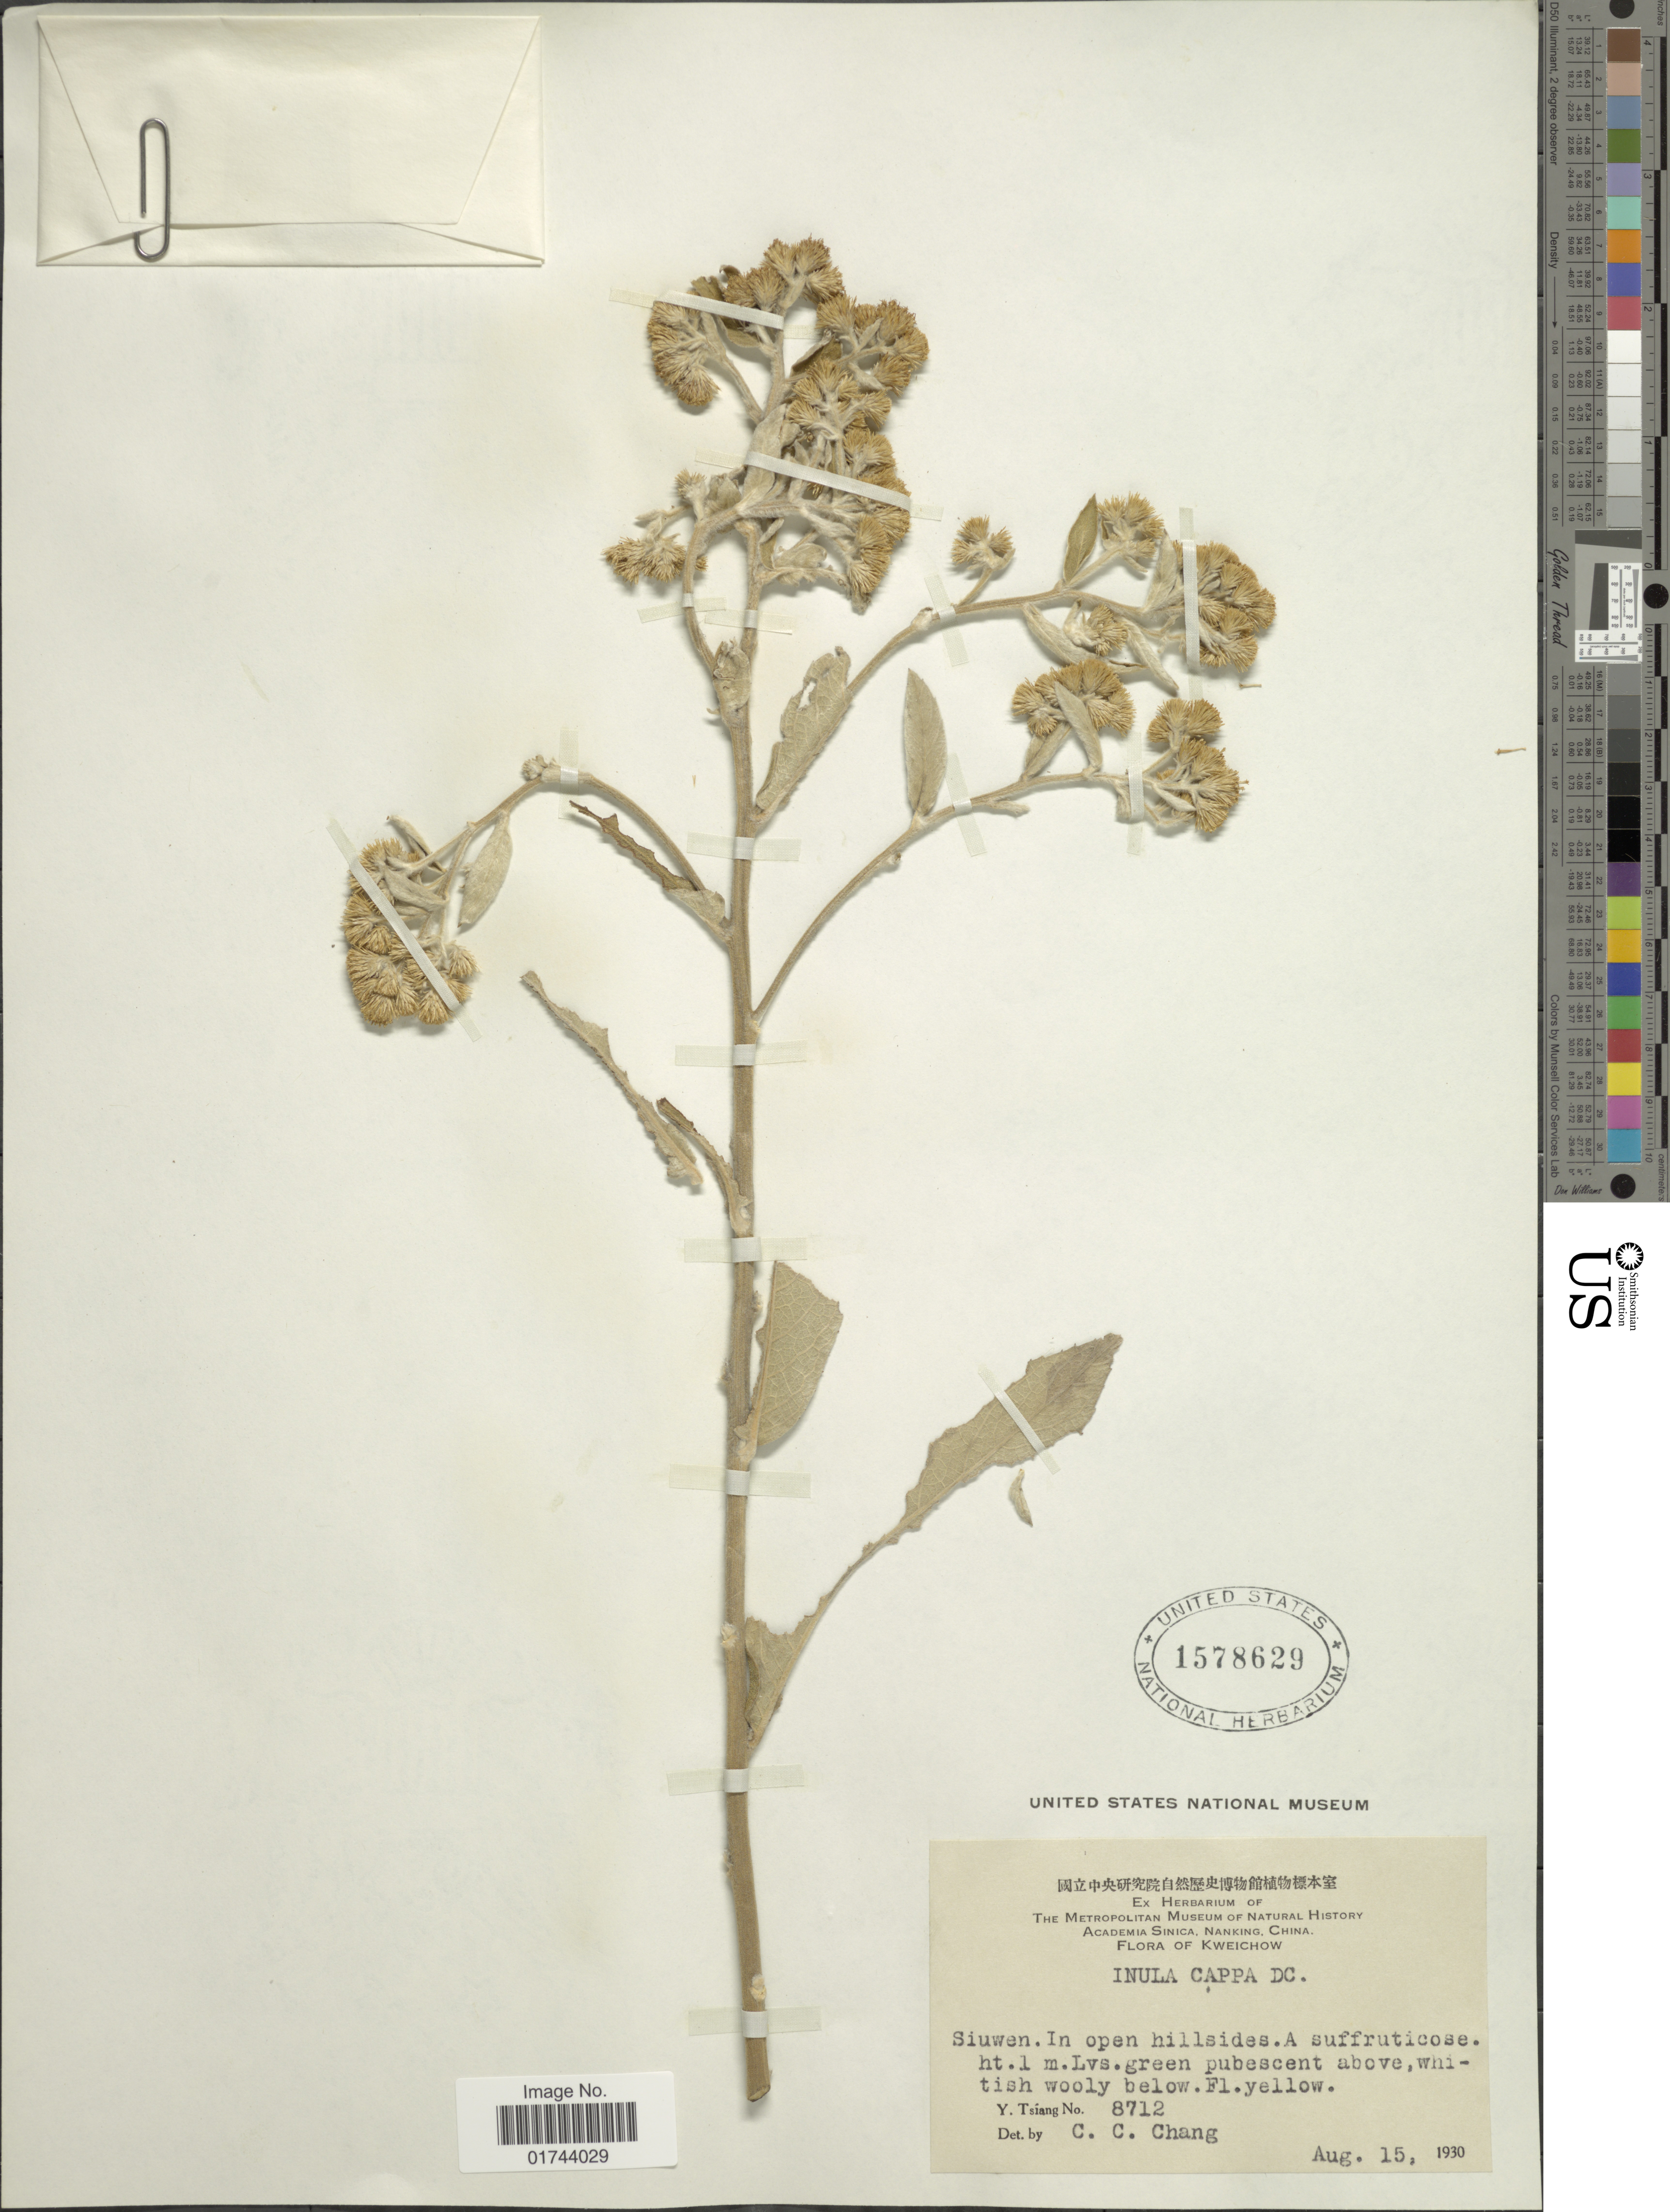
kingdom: Plantae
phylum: Tracheophyta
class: Magnoliopsida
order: Asterales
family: Asteraceae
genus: Inula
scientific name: Inula cappa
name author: (Buch.-Ham. ex D. Don) DC.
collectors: Y. Tsiang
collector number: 8712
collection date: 1930-08-15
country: China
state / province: Guizhou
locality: Kweichow, Siuwen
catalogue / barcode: US 1578629